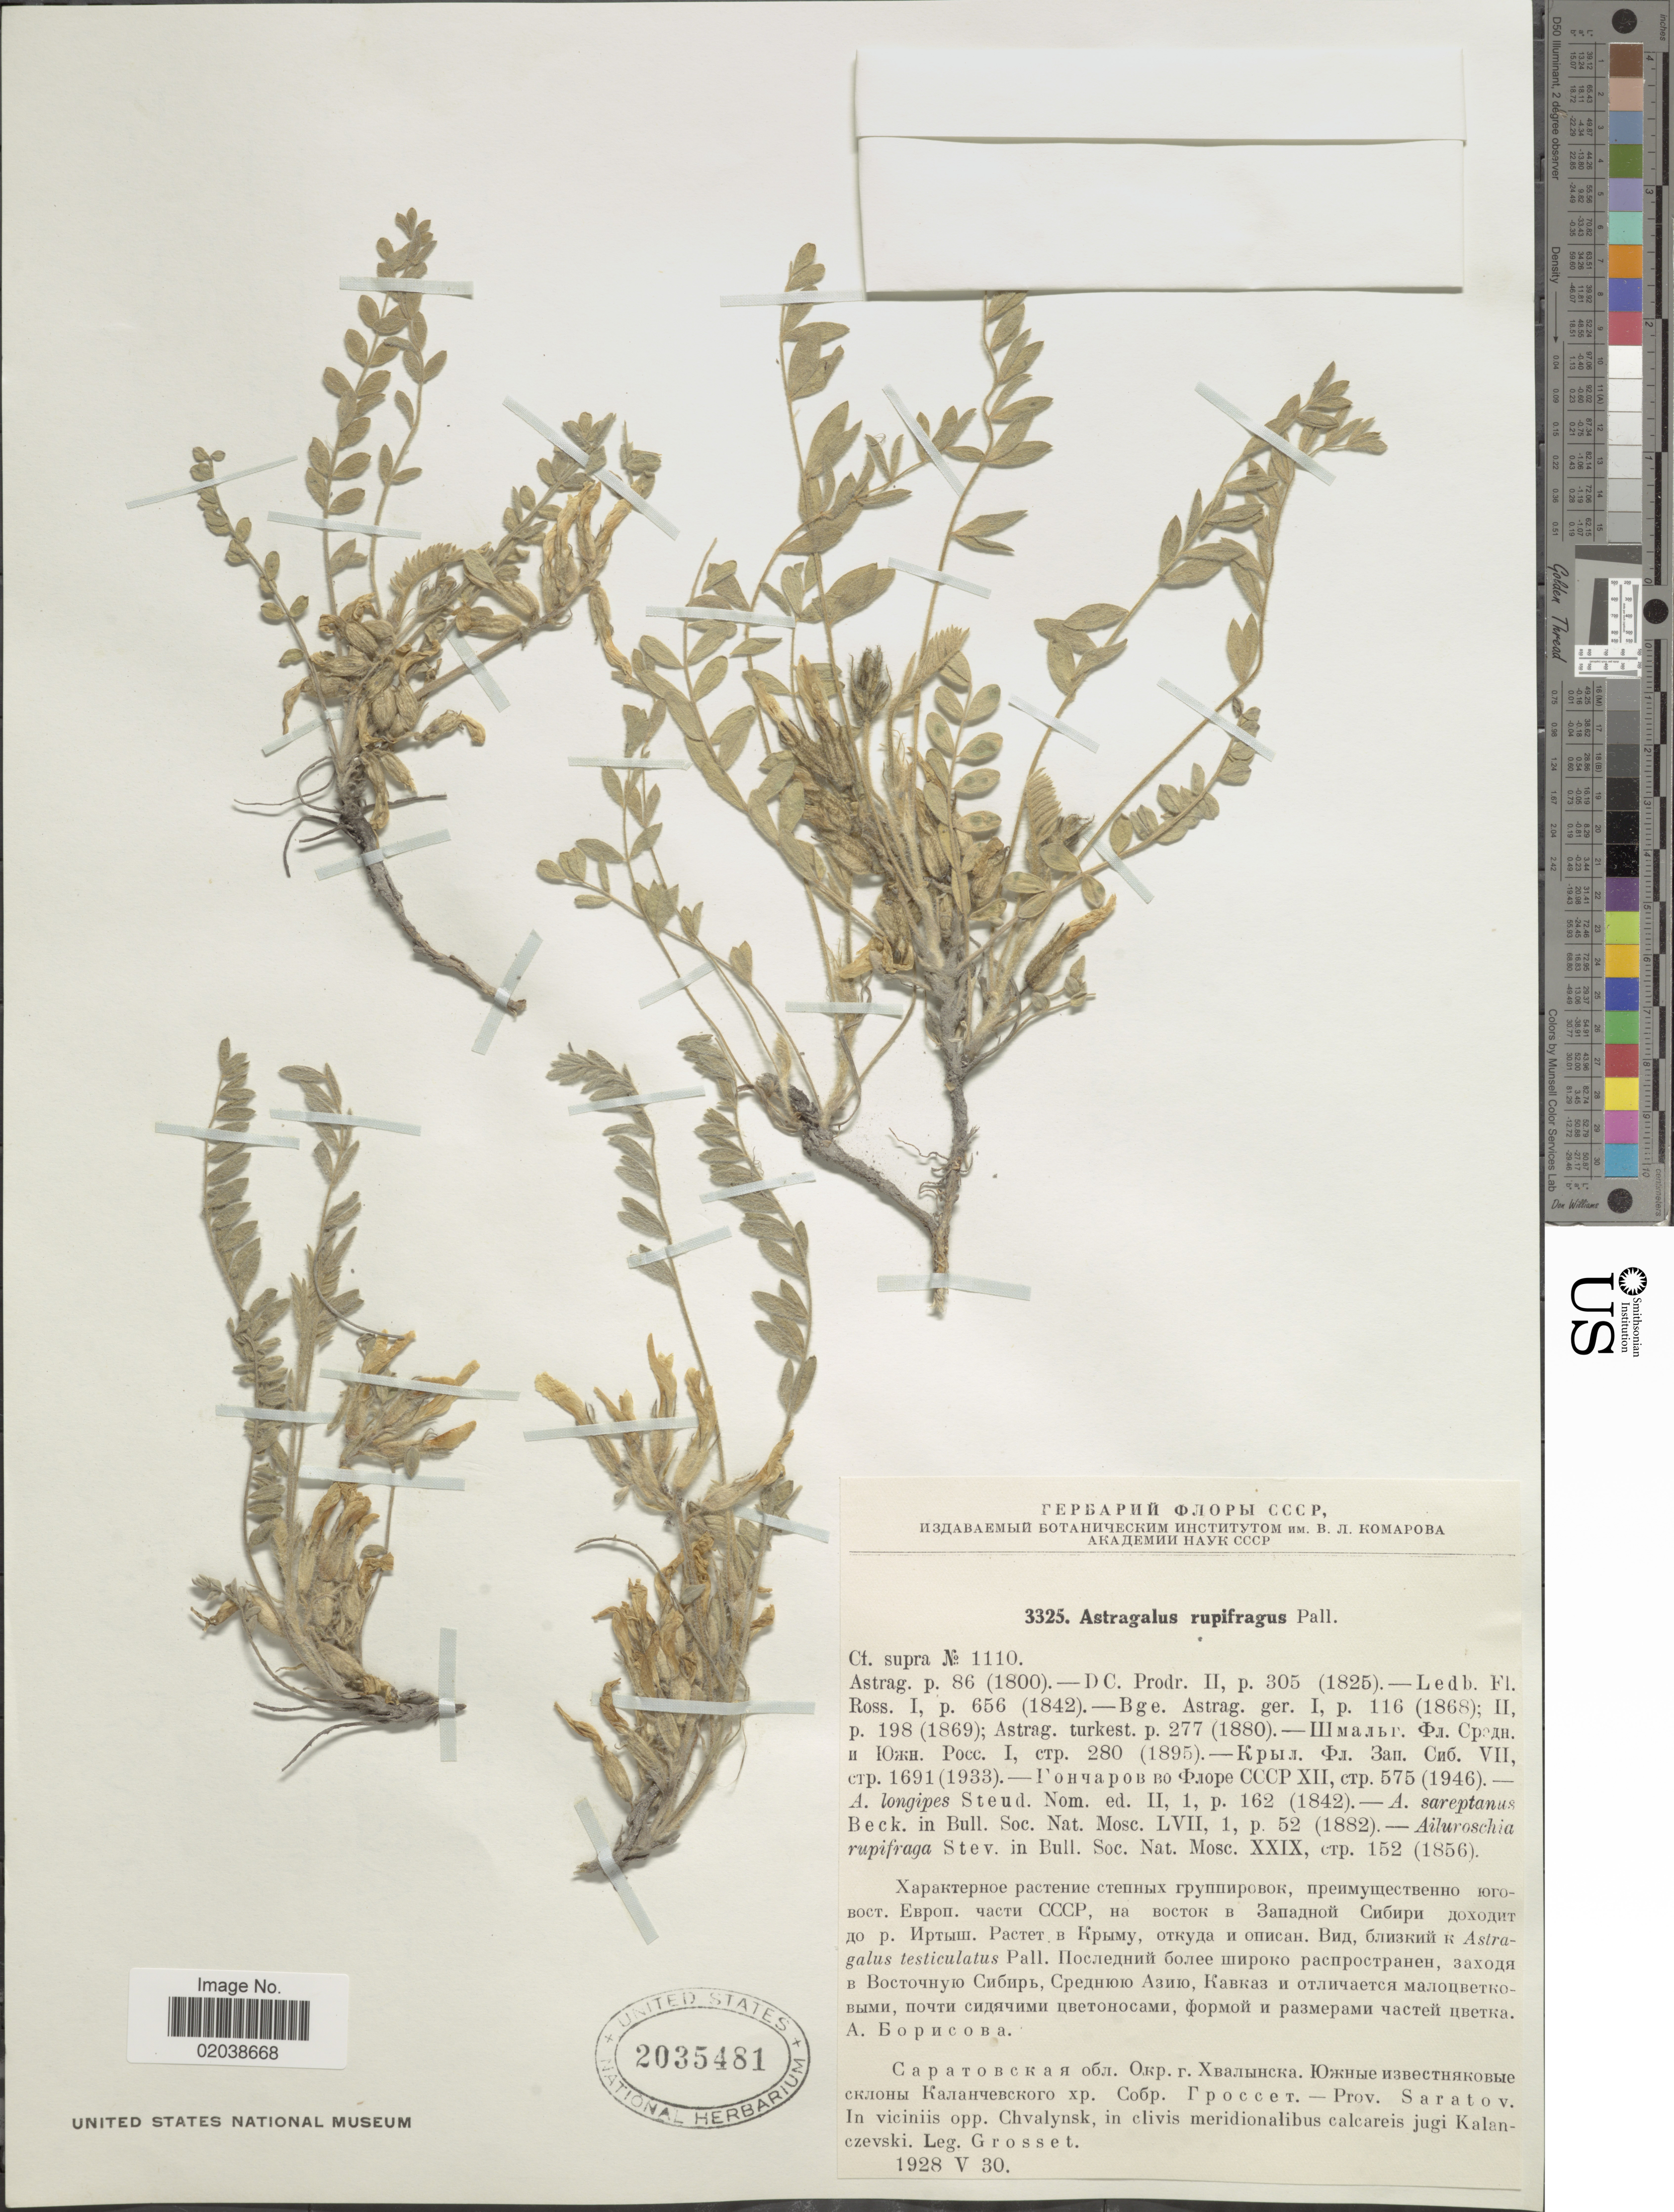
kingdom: Plantae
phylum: Tracheophyta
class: Magnoliopsida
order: Fabales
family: Fabaceae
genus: Astragalus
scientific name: Astragalus rupifragus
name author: Pall.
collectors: Grosset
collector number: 3325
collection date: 1928-05-30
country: Russian Federation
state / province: Saratov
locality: In viciniis opp. Chvalynsk, in clivis meridionalibus calcareis jugi Kalanczevki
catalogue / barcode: US 2035481